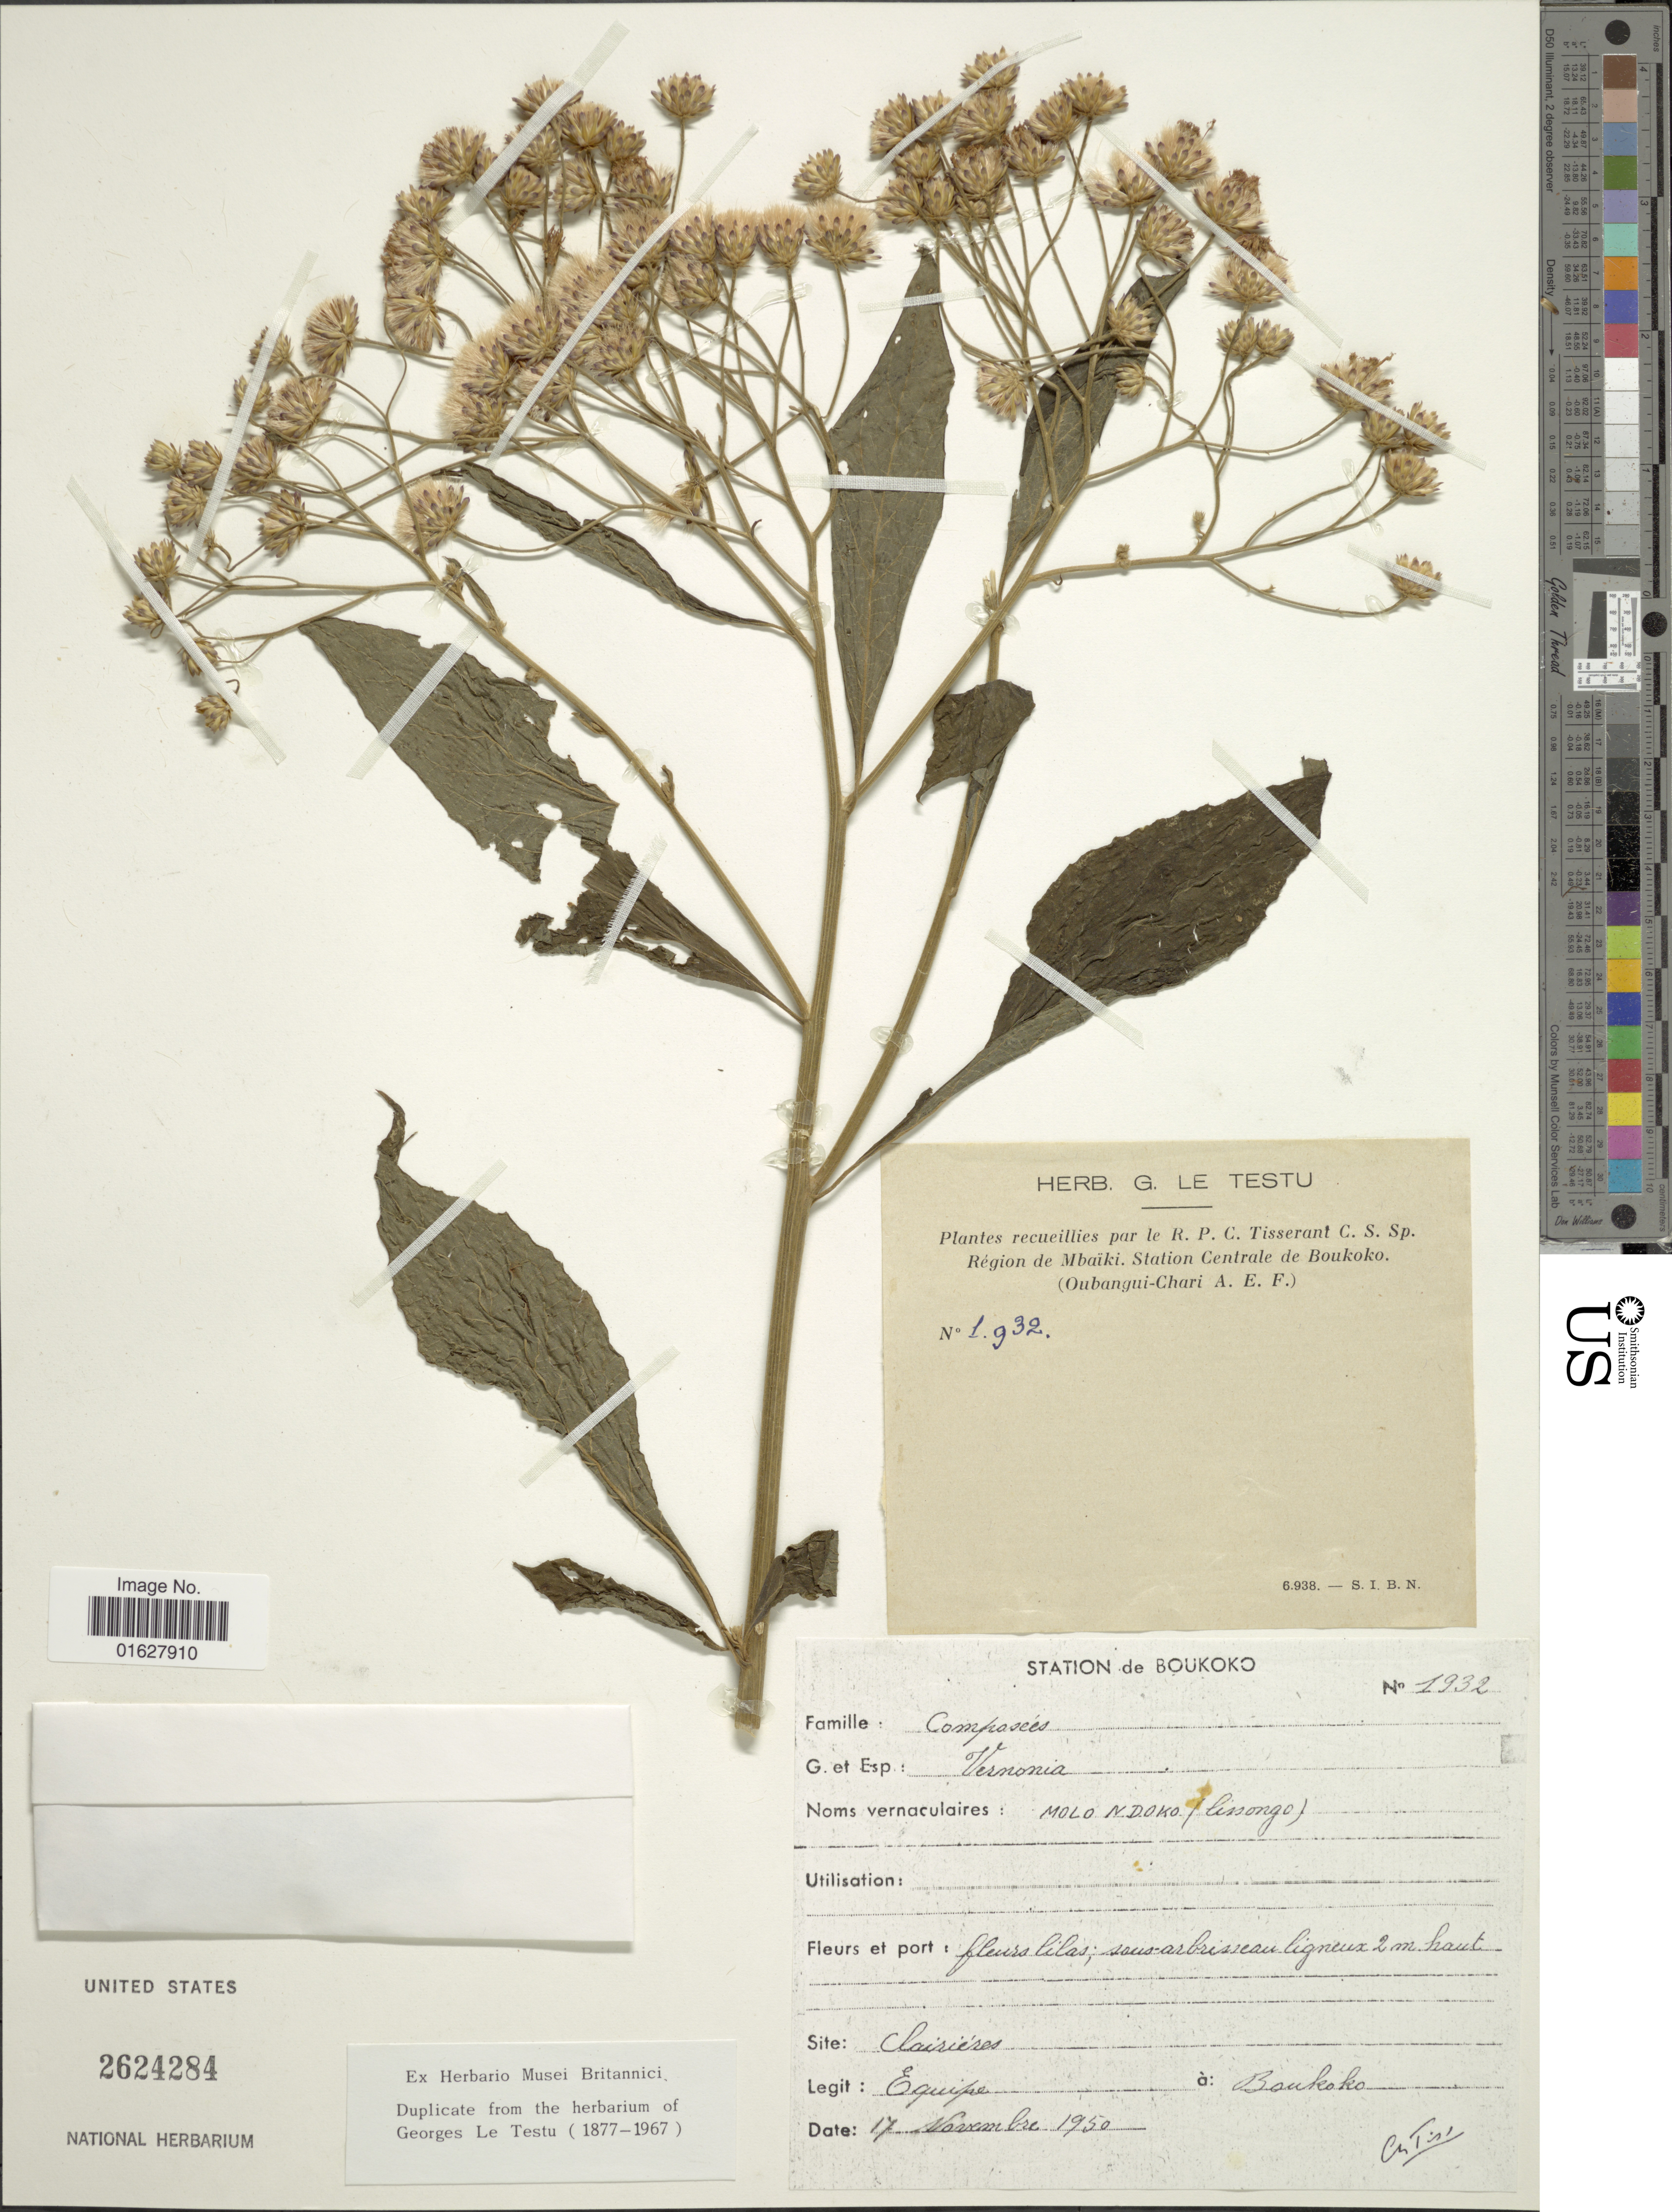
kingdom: Plantae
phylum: Tracheophyta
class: Magnoliopsida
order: Asterales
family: Asteraceae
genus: Vernonia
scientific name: Vernonia sp.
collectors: Equipe a Boukoko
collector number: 1932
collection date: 1950-11-17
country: Central African Republic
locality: Boukoko. Clairieres.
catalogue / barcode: US 2624284